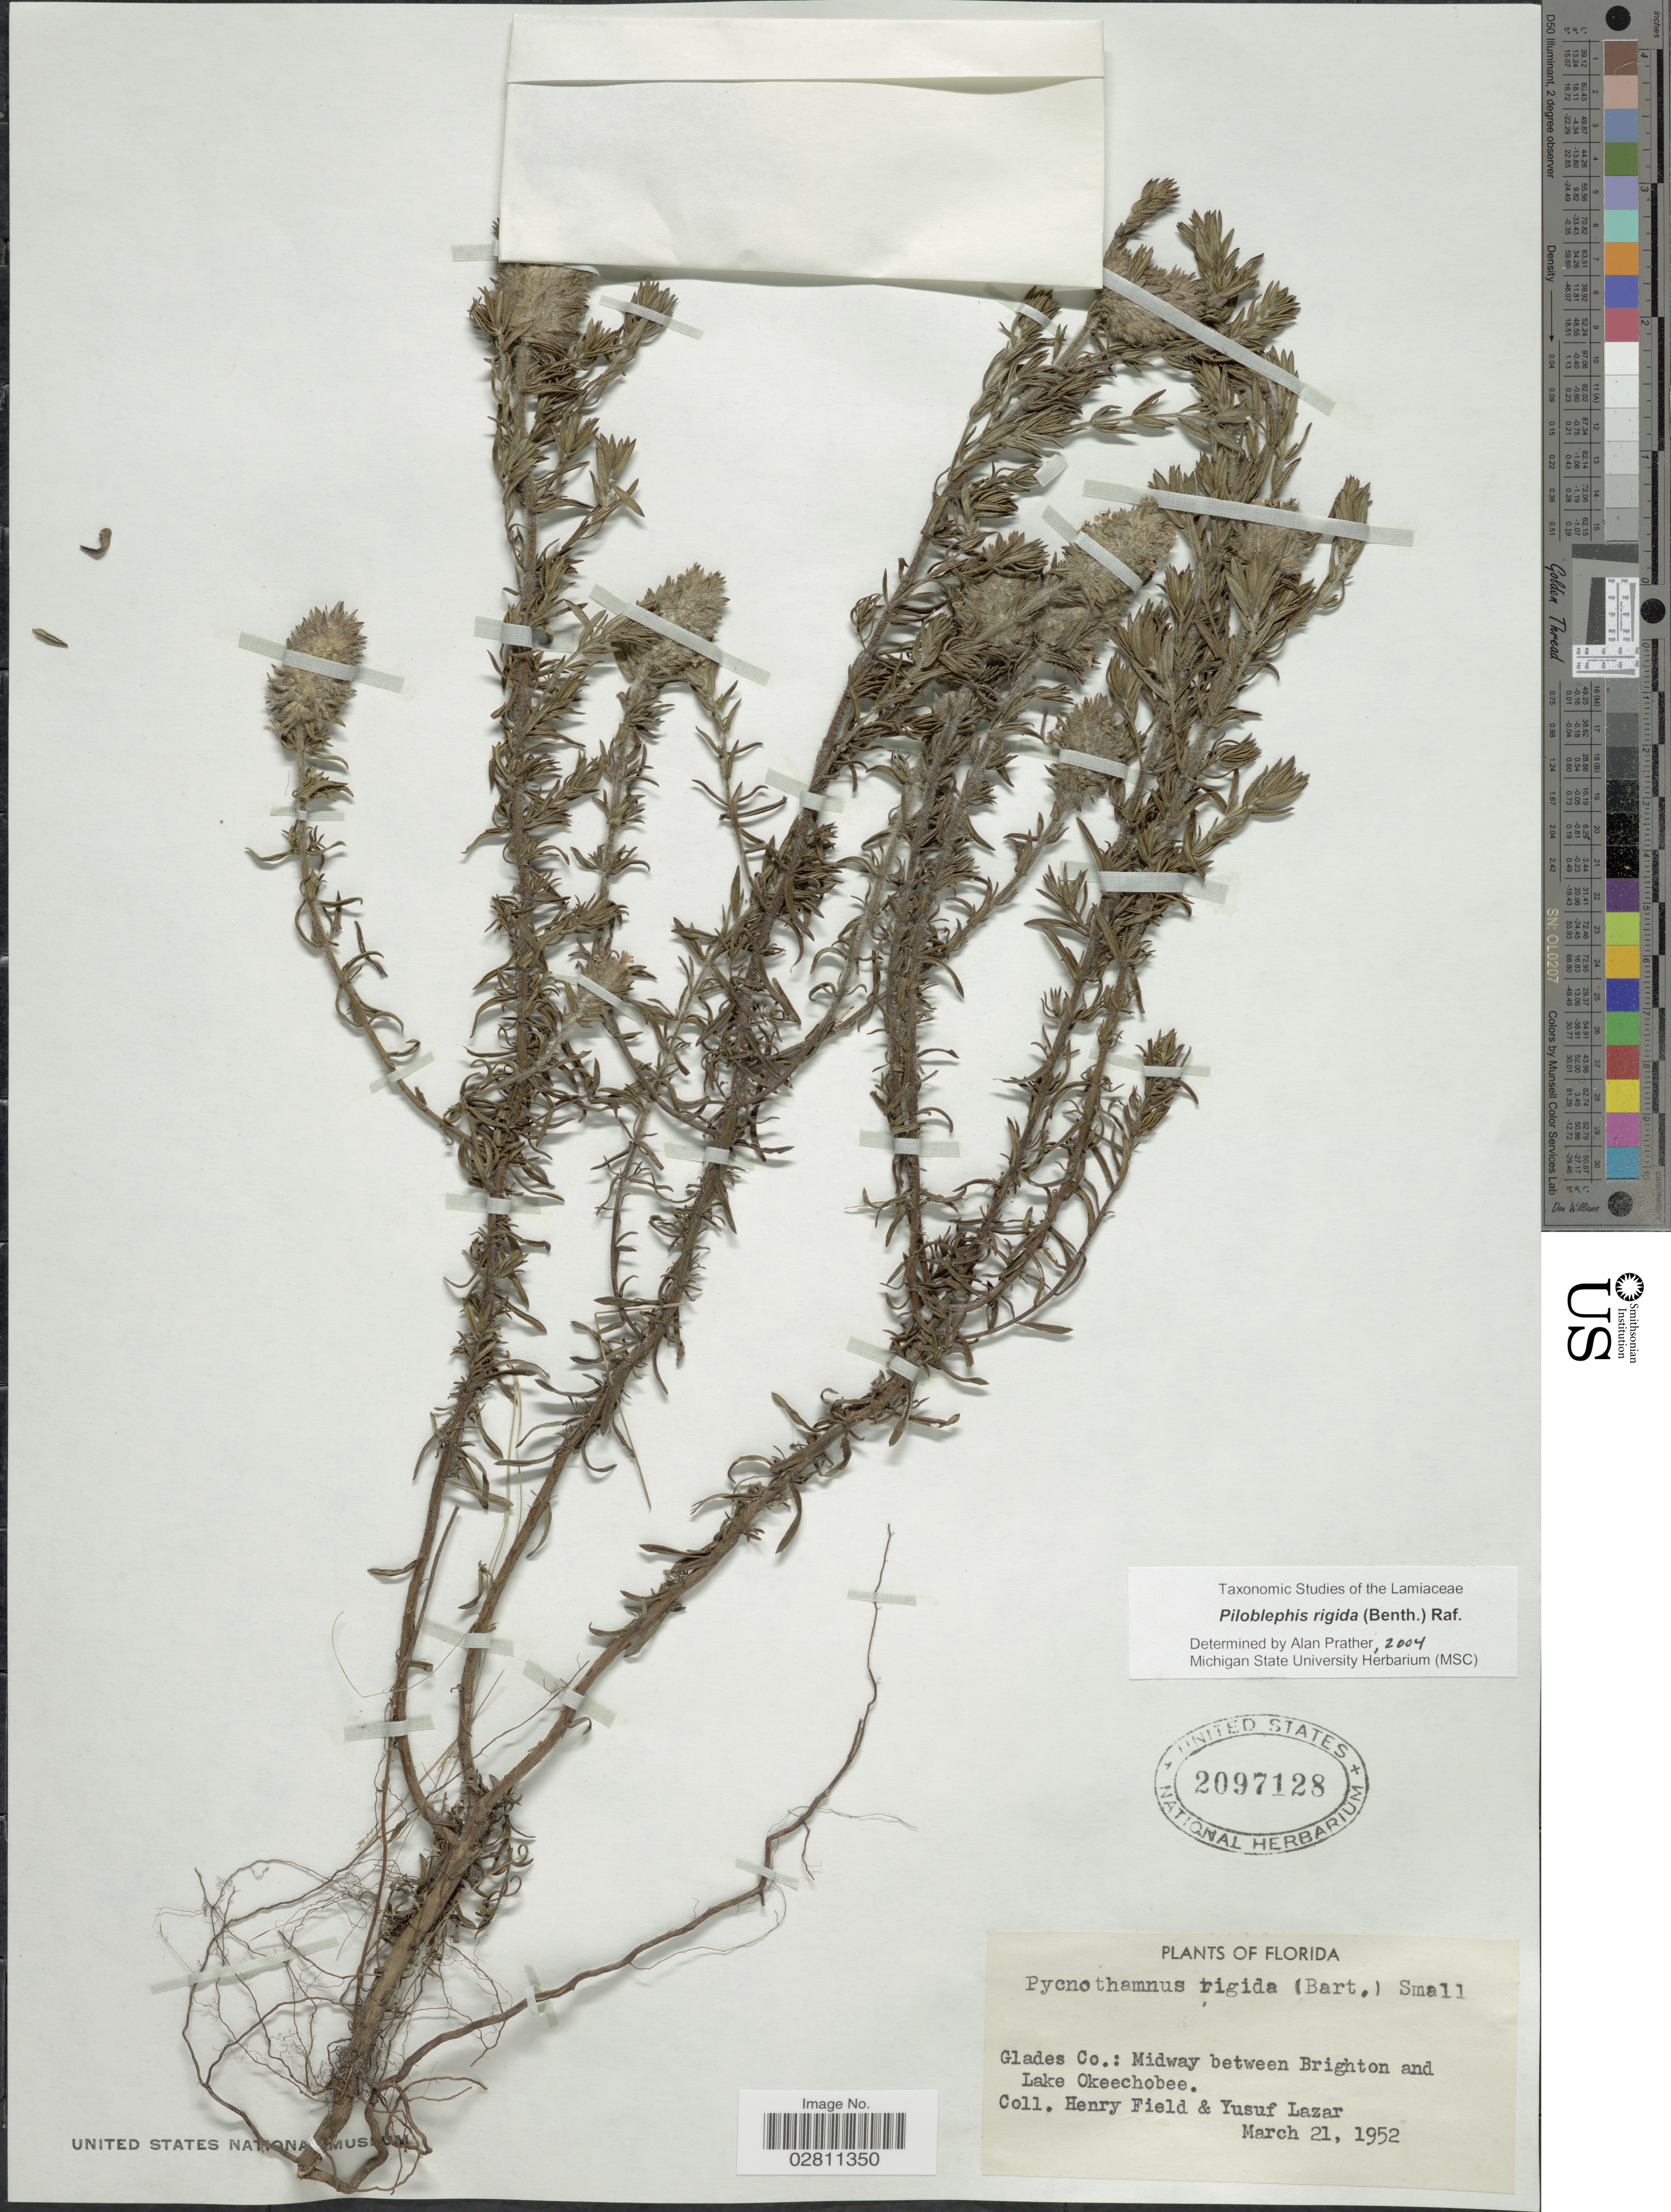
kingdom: Plantae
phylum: Tracheophyta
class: Magnoliopsida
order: Lamiales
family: Lamiaceae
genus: Piloblephis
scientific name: Piloblephis rigida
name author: (Bartram ex Benth.) Raf.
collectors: H. Field & Y. Lazar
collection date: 1952-03-21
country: United States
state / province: Florida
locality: Glades Co.: Midway between Brighton and Lake Okeechobee.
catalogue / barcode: US 2097128